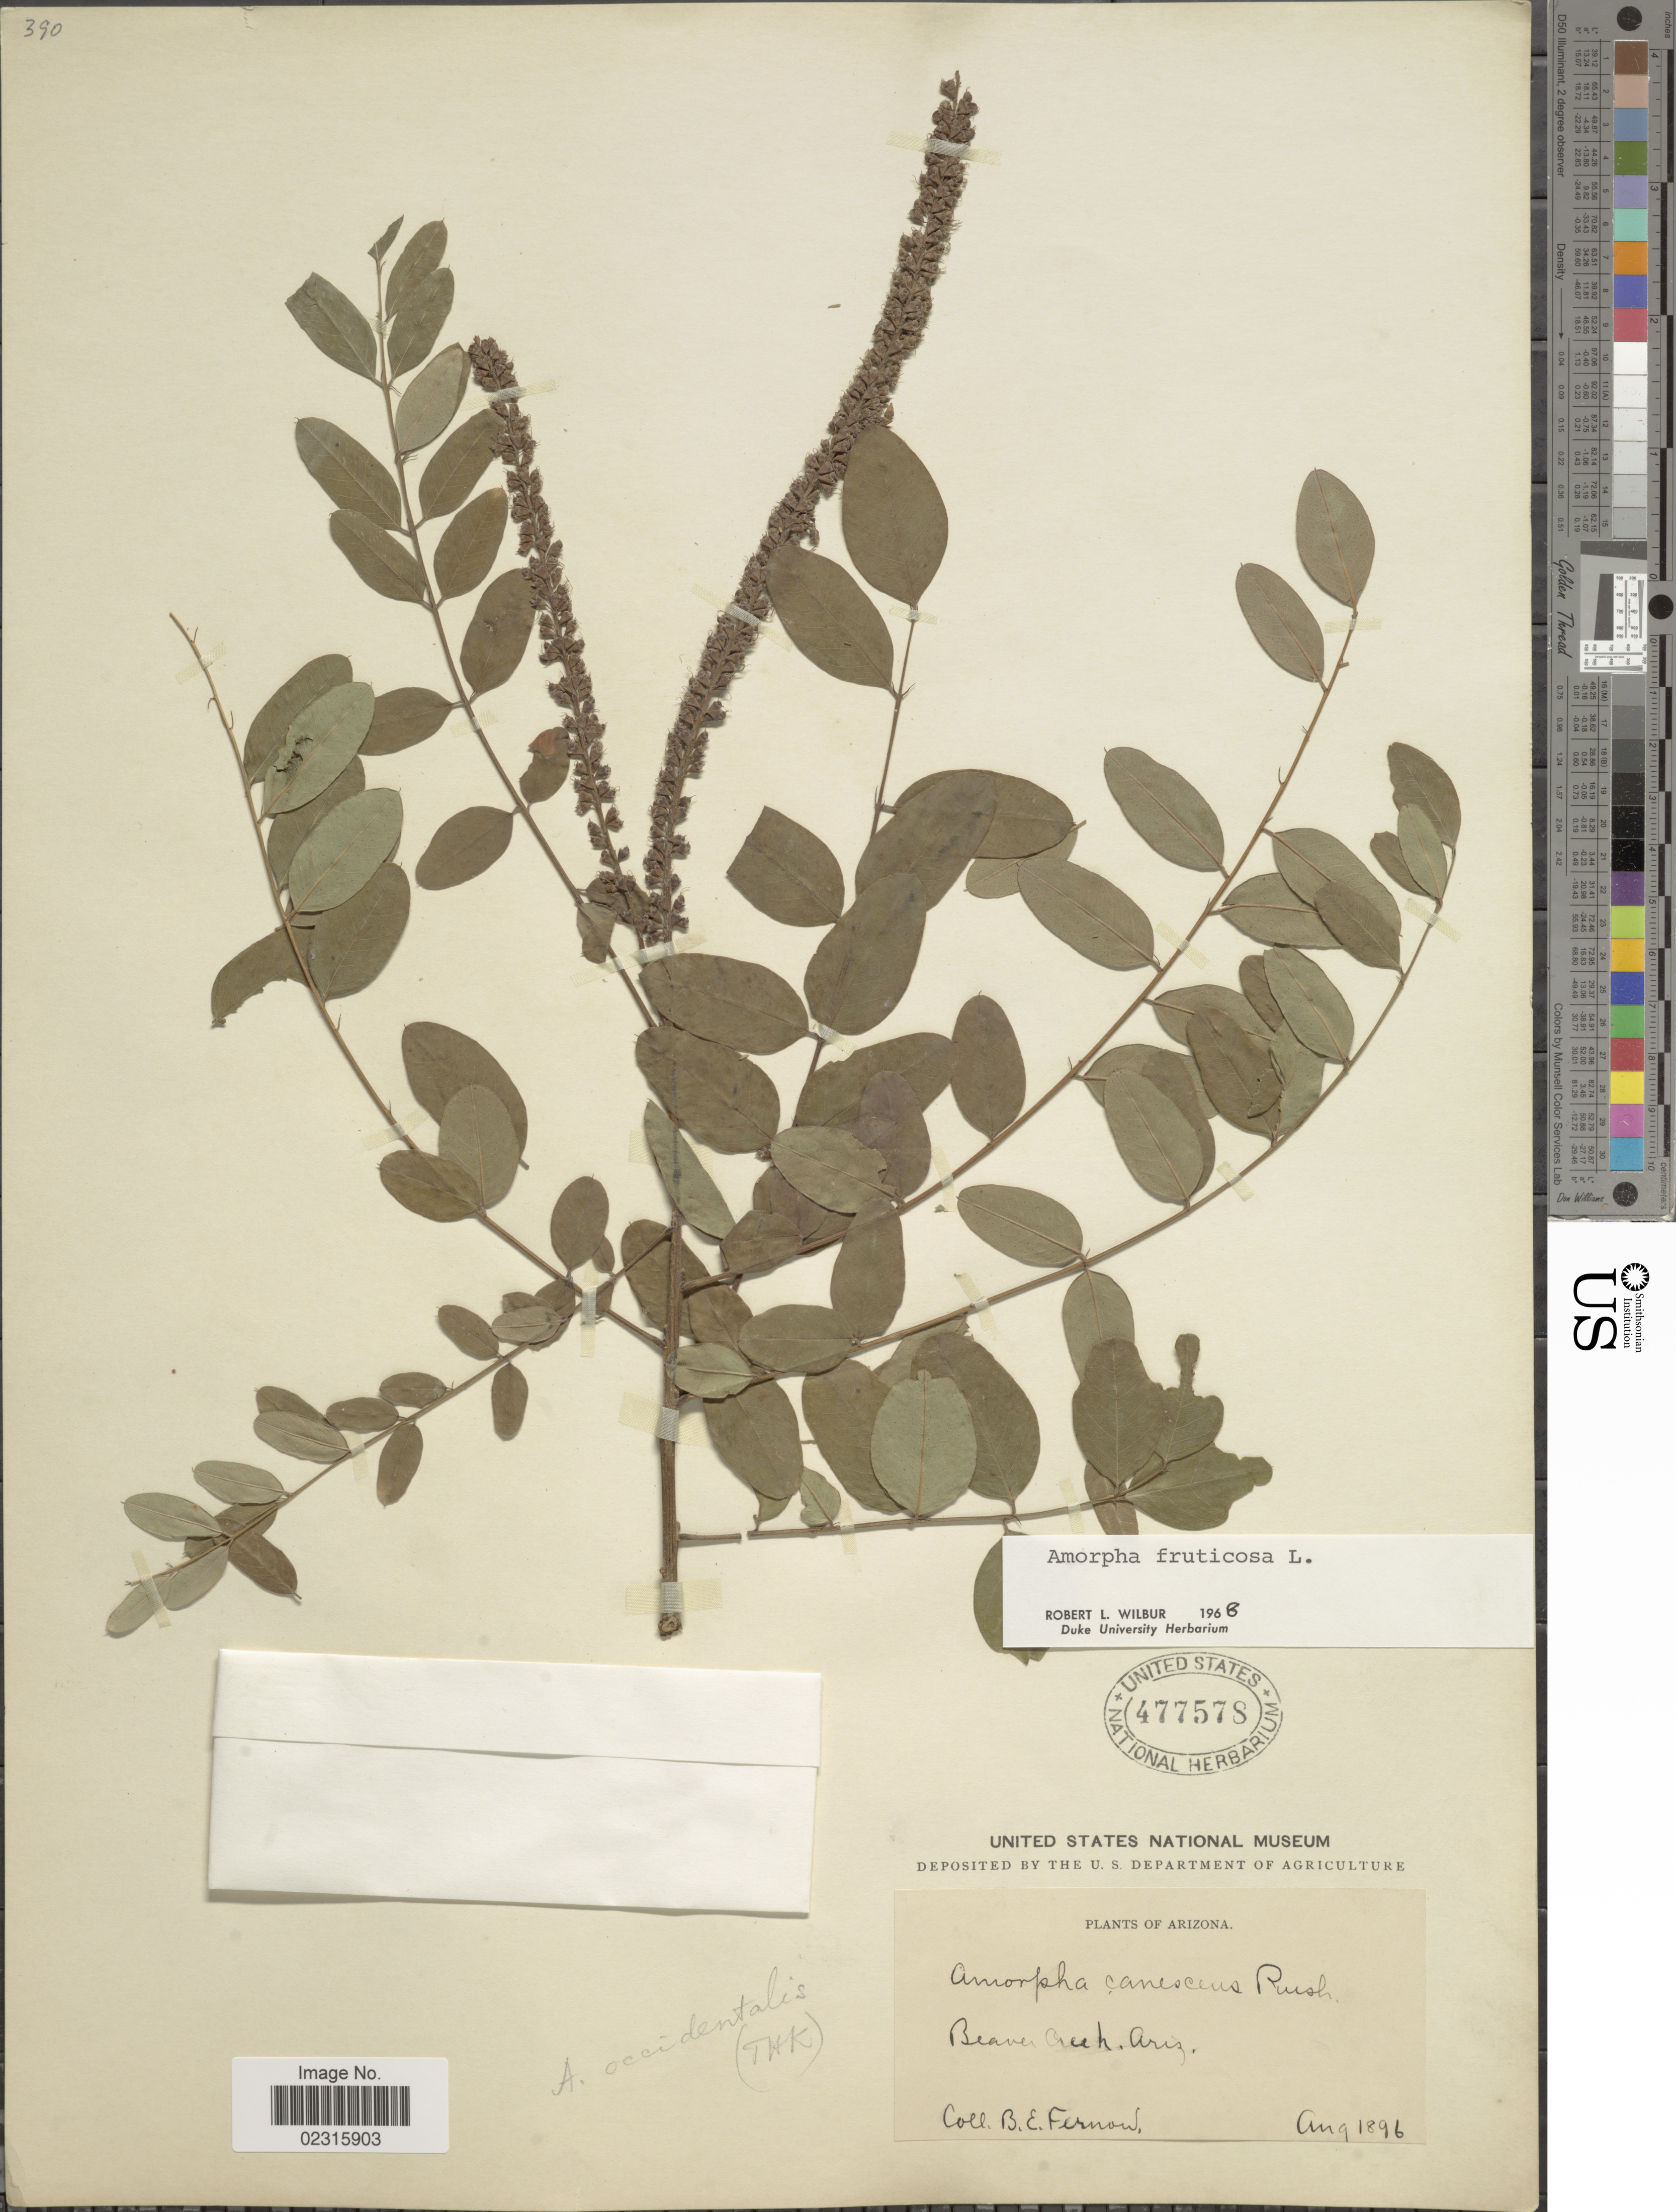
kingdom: Plantae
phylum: Tracheophyta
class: Magnoliopsida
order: Fabales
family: Fabaceae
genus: Amorpha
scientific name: Amorpha fruticosa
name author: L.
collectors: B. Fernow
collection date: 1896-08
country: United States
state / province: Arizona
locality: Beaver Creek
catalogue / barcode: US 477578